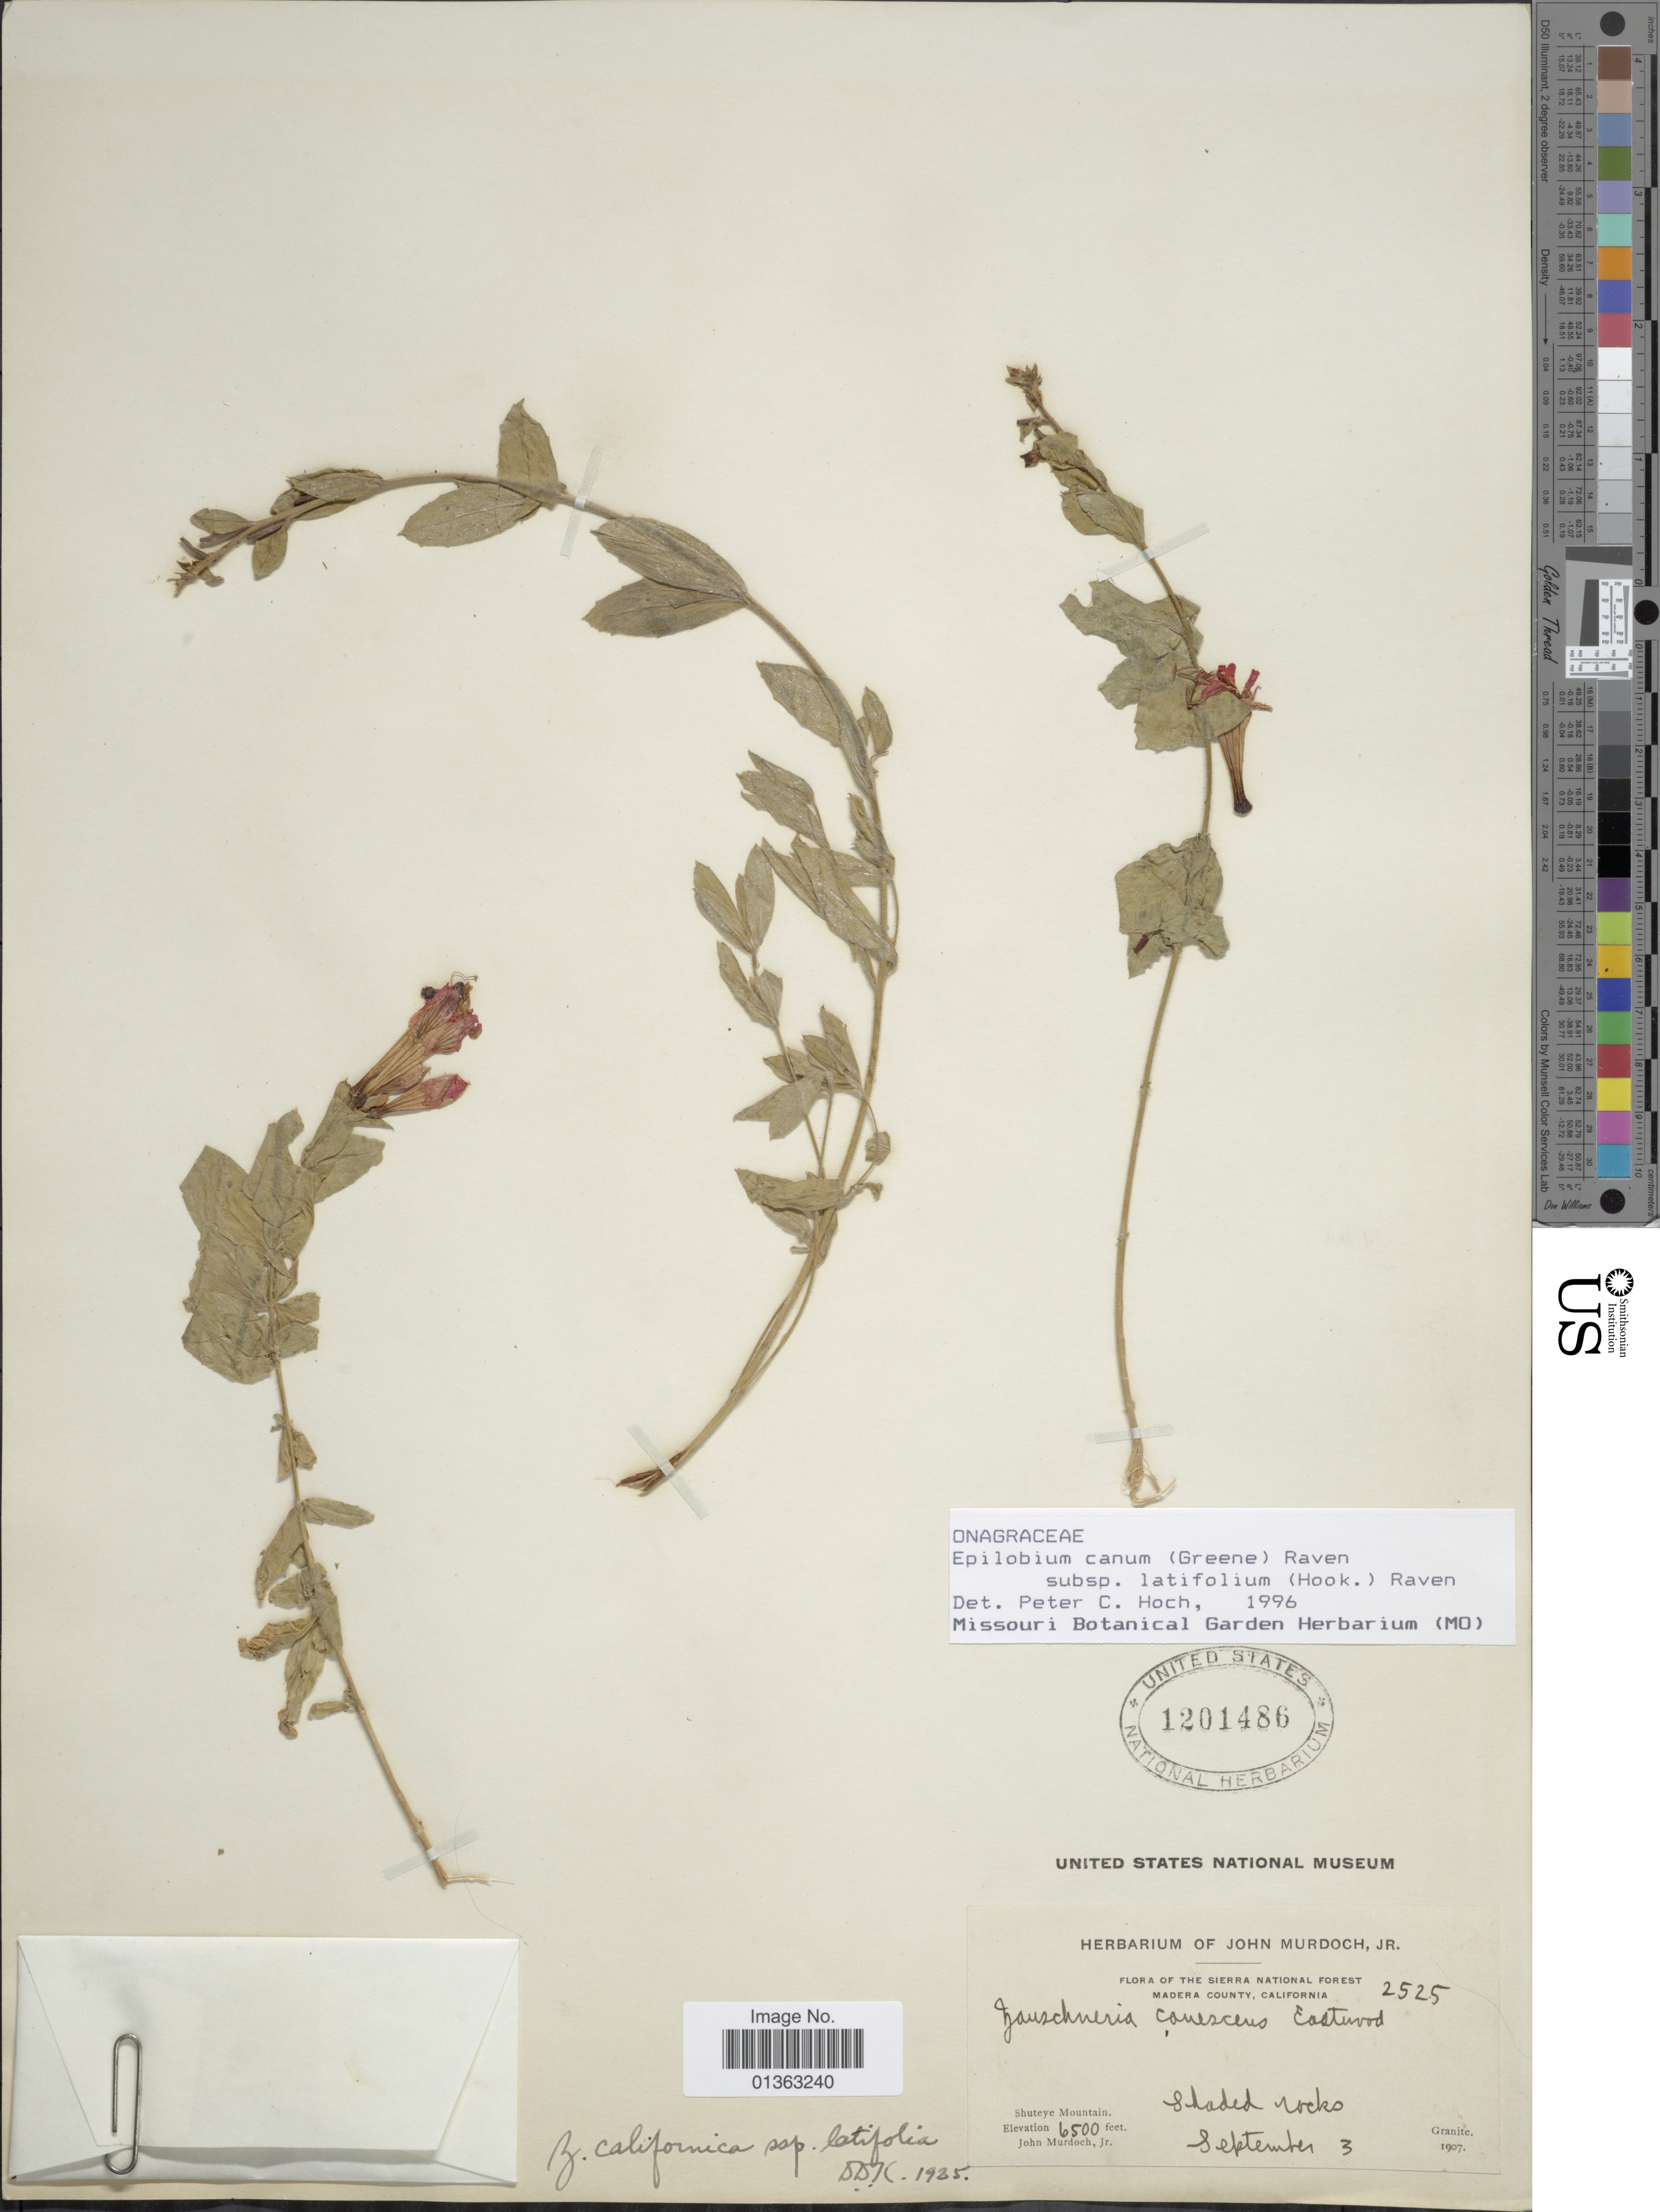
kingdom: Plantae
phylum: Tracheophyta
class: Magnoliopsida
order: Myrtales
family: Onagraceae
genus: Epilobium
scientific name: Epilobium canum subsp. latifolium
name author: (Hook.) P.H. Raven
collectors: J. Murdoch Jr.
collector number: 2525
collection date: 1907-09-03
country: United States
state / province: California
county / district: Madera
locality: Sierra National Forest. Madera County. Shuteye Mountain.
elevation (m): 1981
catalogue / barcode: US 1201486